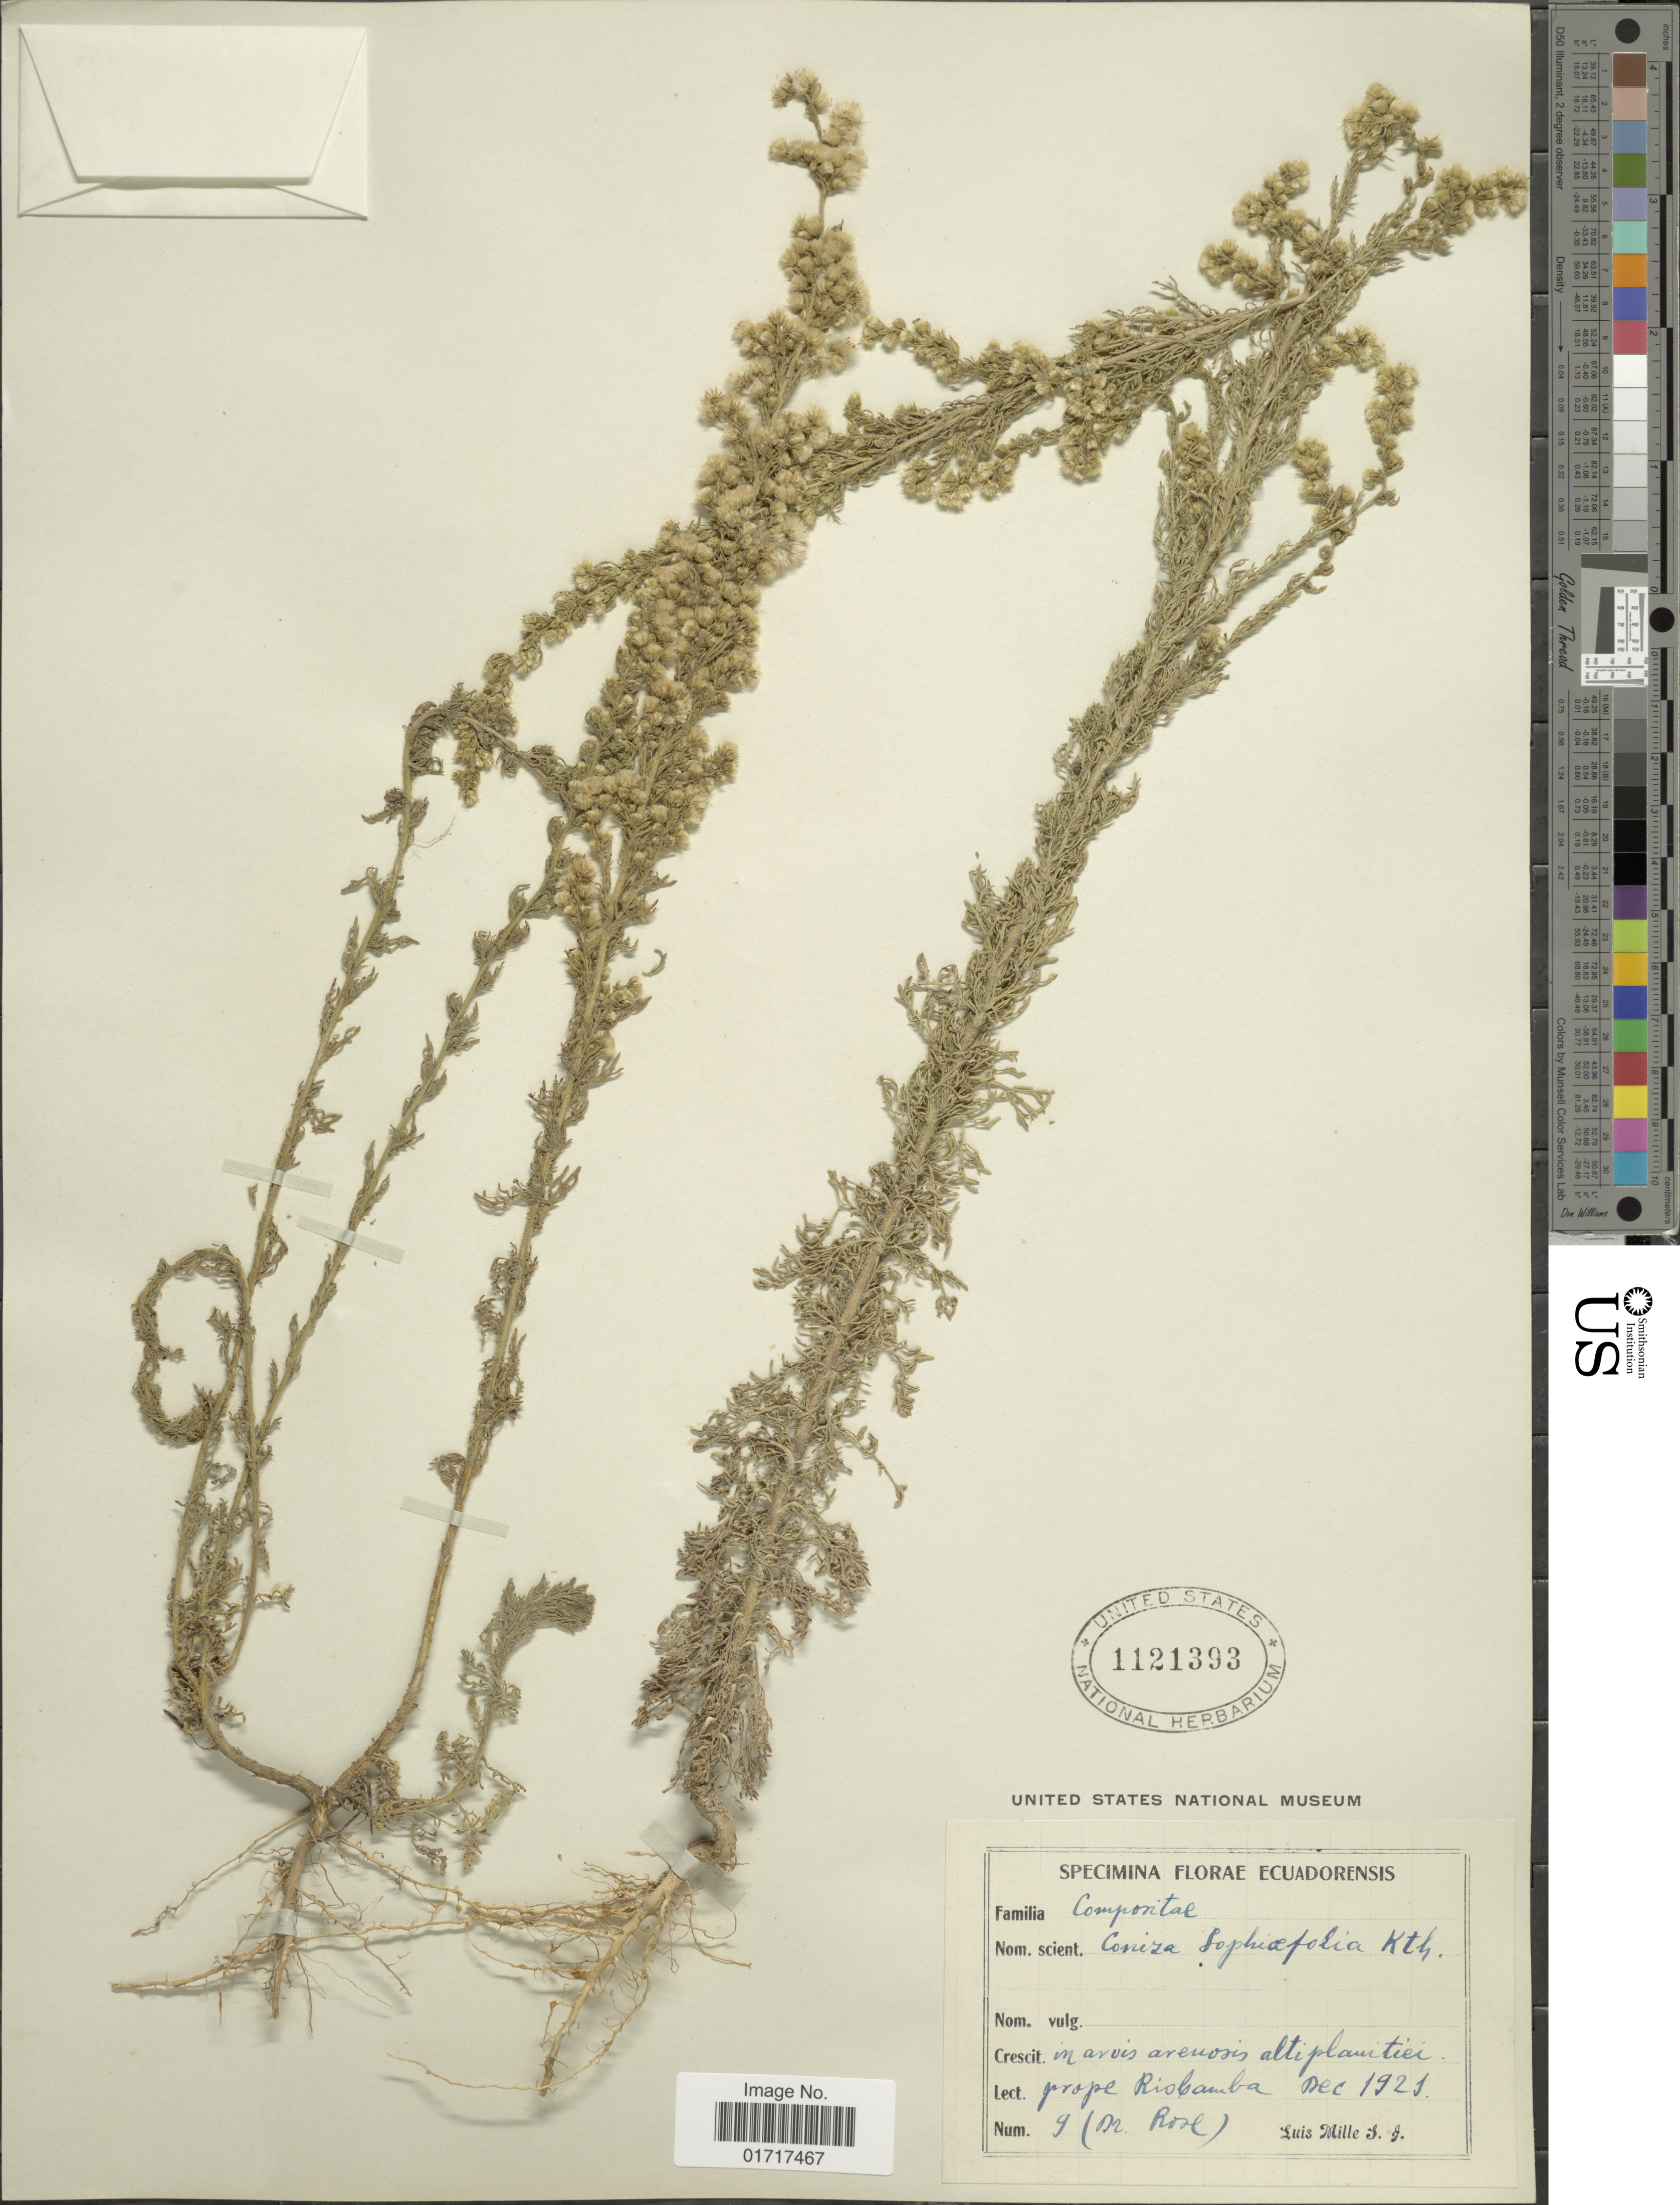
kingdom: Plantae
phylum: Tracheophyta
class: Magnoliopsida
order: Asterales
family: Asteraceae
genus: Conyza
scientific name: Conyza sophiifolia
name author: Kunth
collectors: L. Mille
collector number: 9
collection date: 1921-12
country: Ecuador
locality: Prope Riobamba.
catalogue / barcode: US 1121393